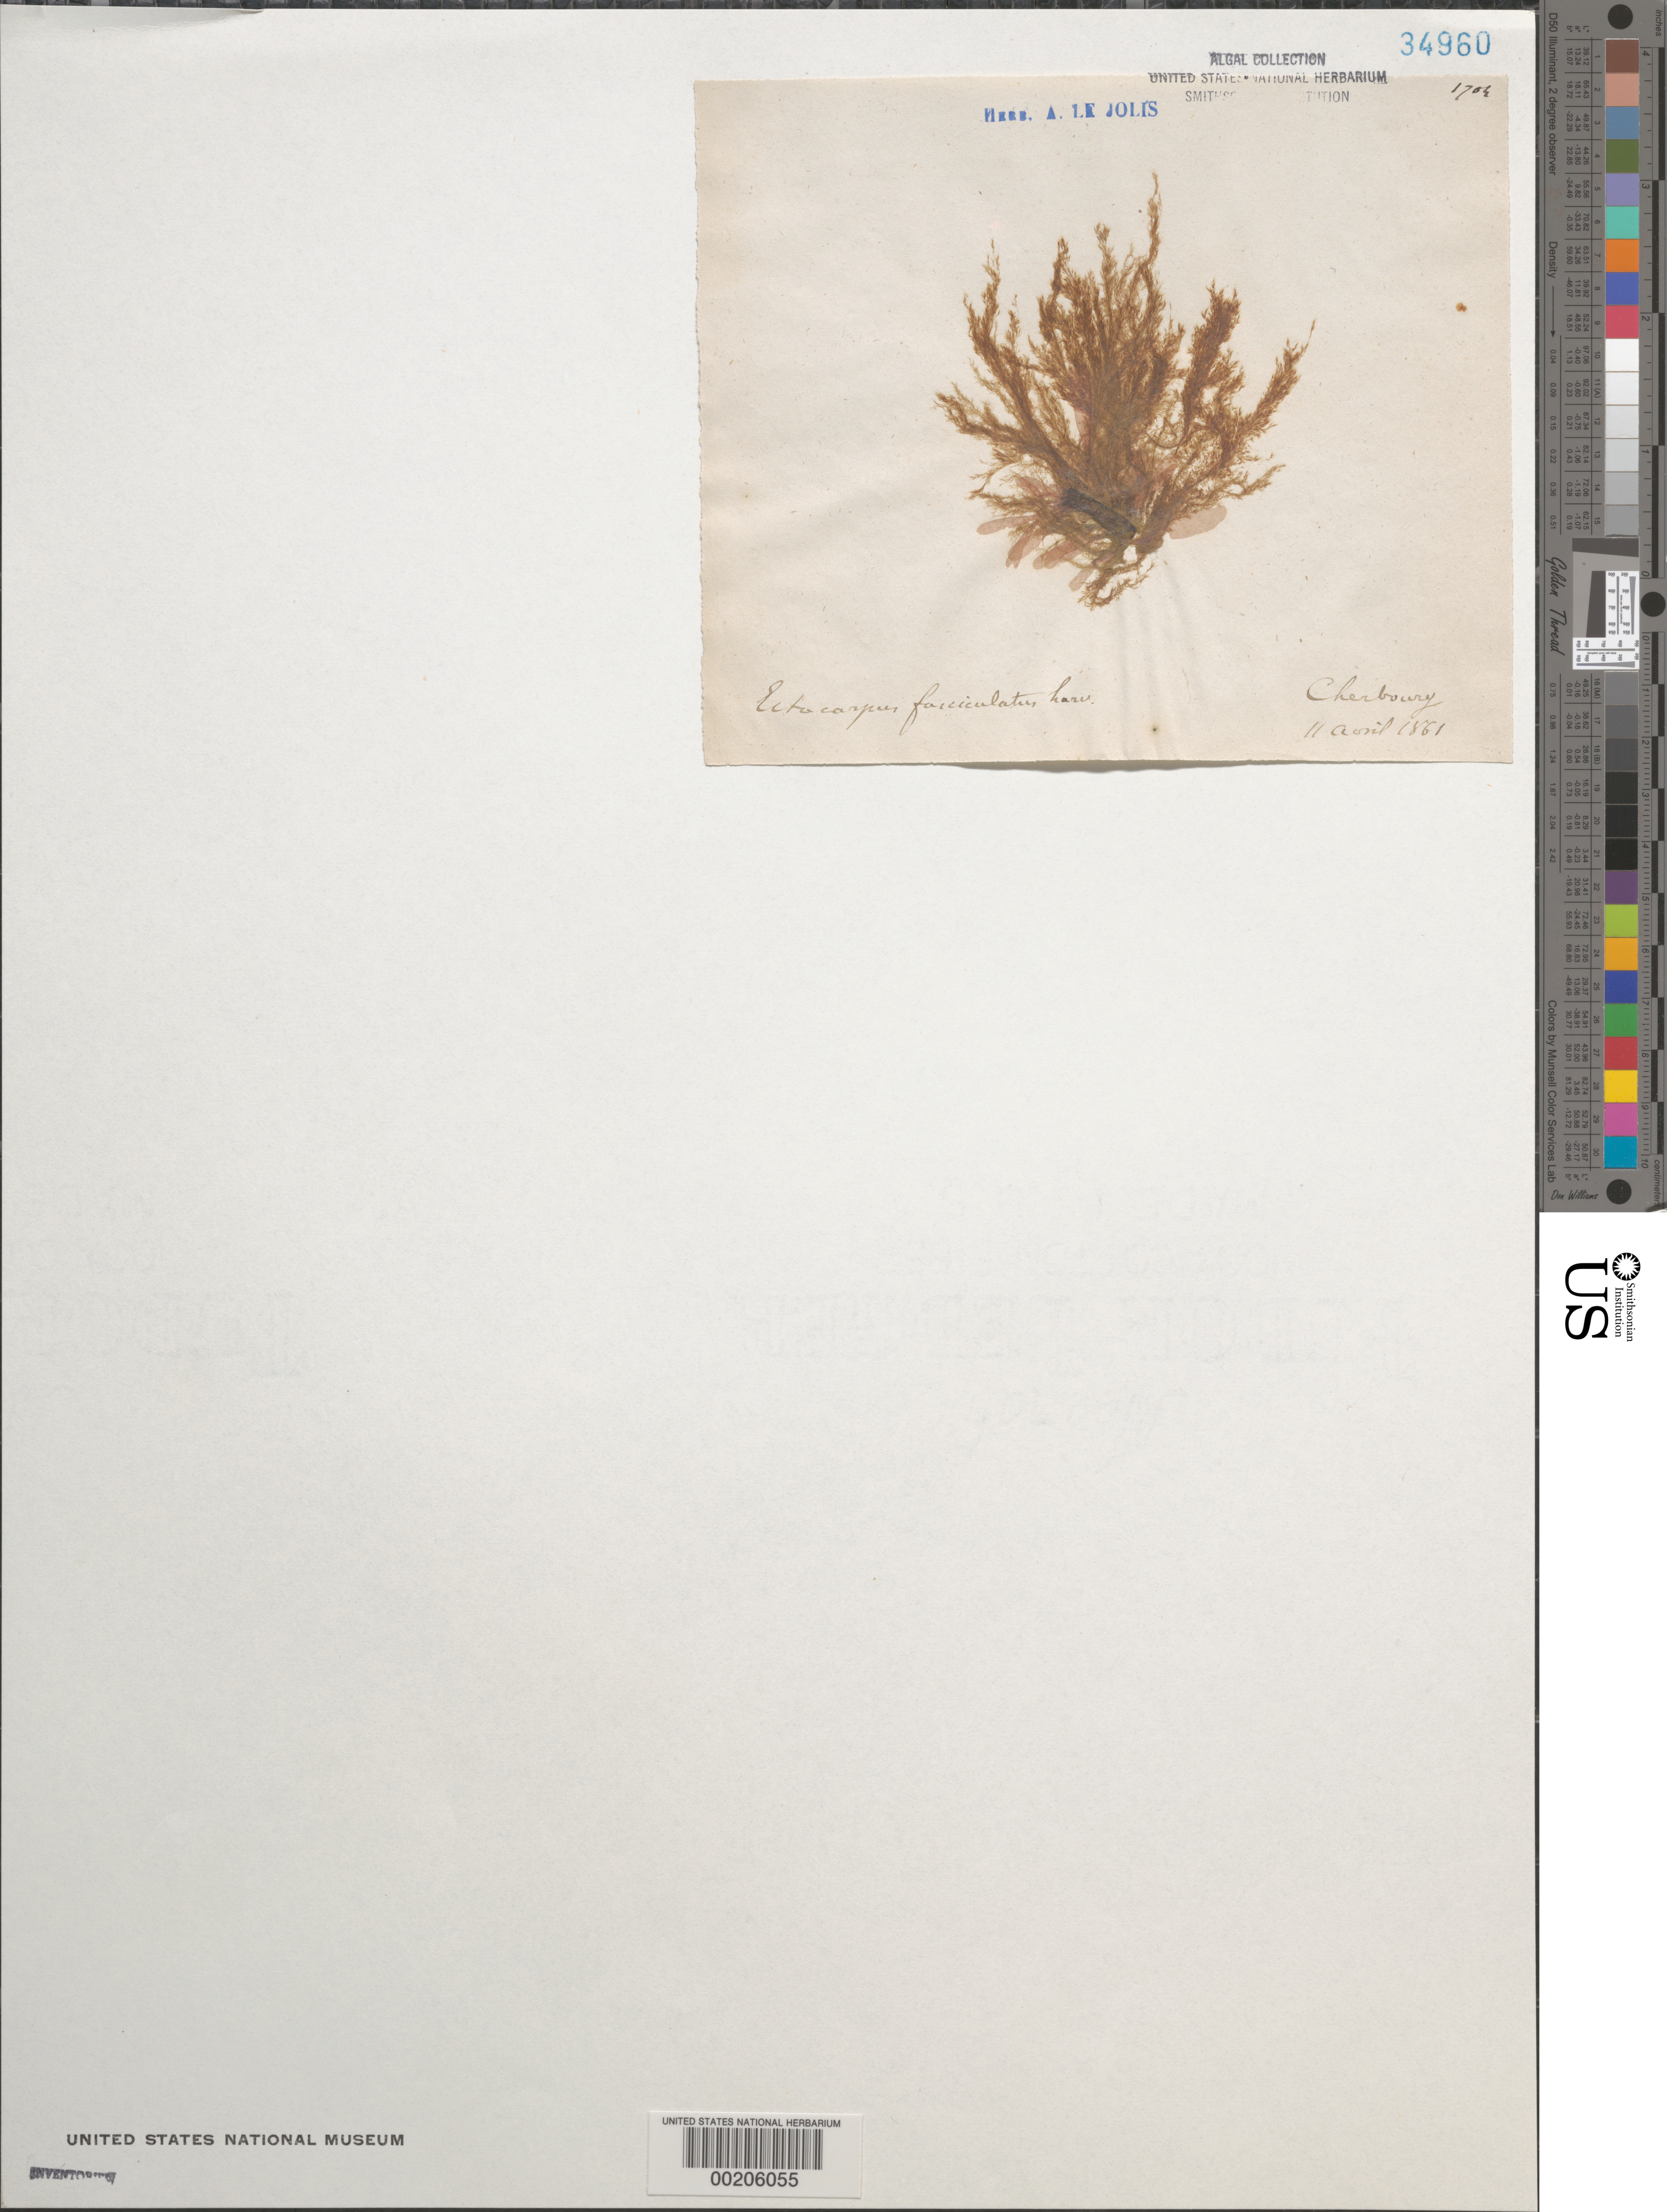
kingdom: Chromista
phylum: Ochrophyta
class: Phaeophyceae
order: Ectocarpales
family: Ectocarpaceae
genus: Ectocarpus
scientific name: Ectocarpus fasciculatus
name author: Harv.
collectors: Le Jolis, A. F. (herbarium)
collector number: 1704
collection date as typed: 11 Apr 1861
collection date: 1861-04-11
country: France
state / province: Normandie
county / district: Manche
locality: Cherbourg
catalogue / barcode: US 34960